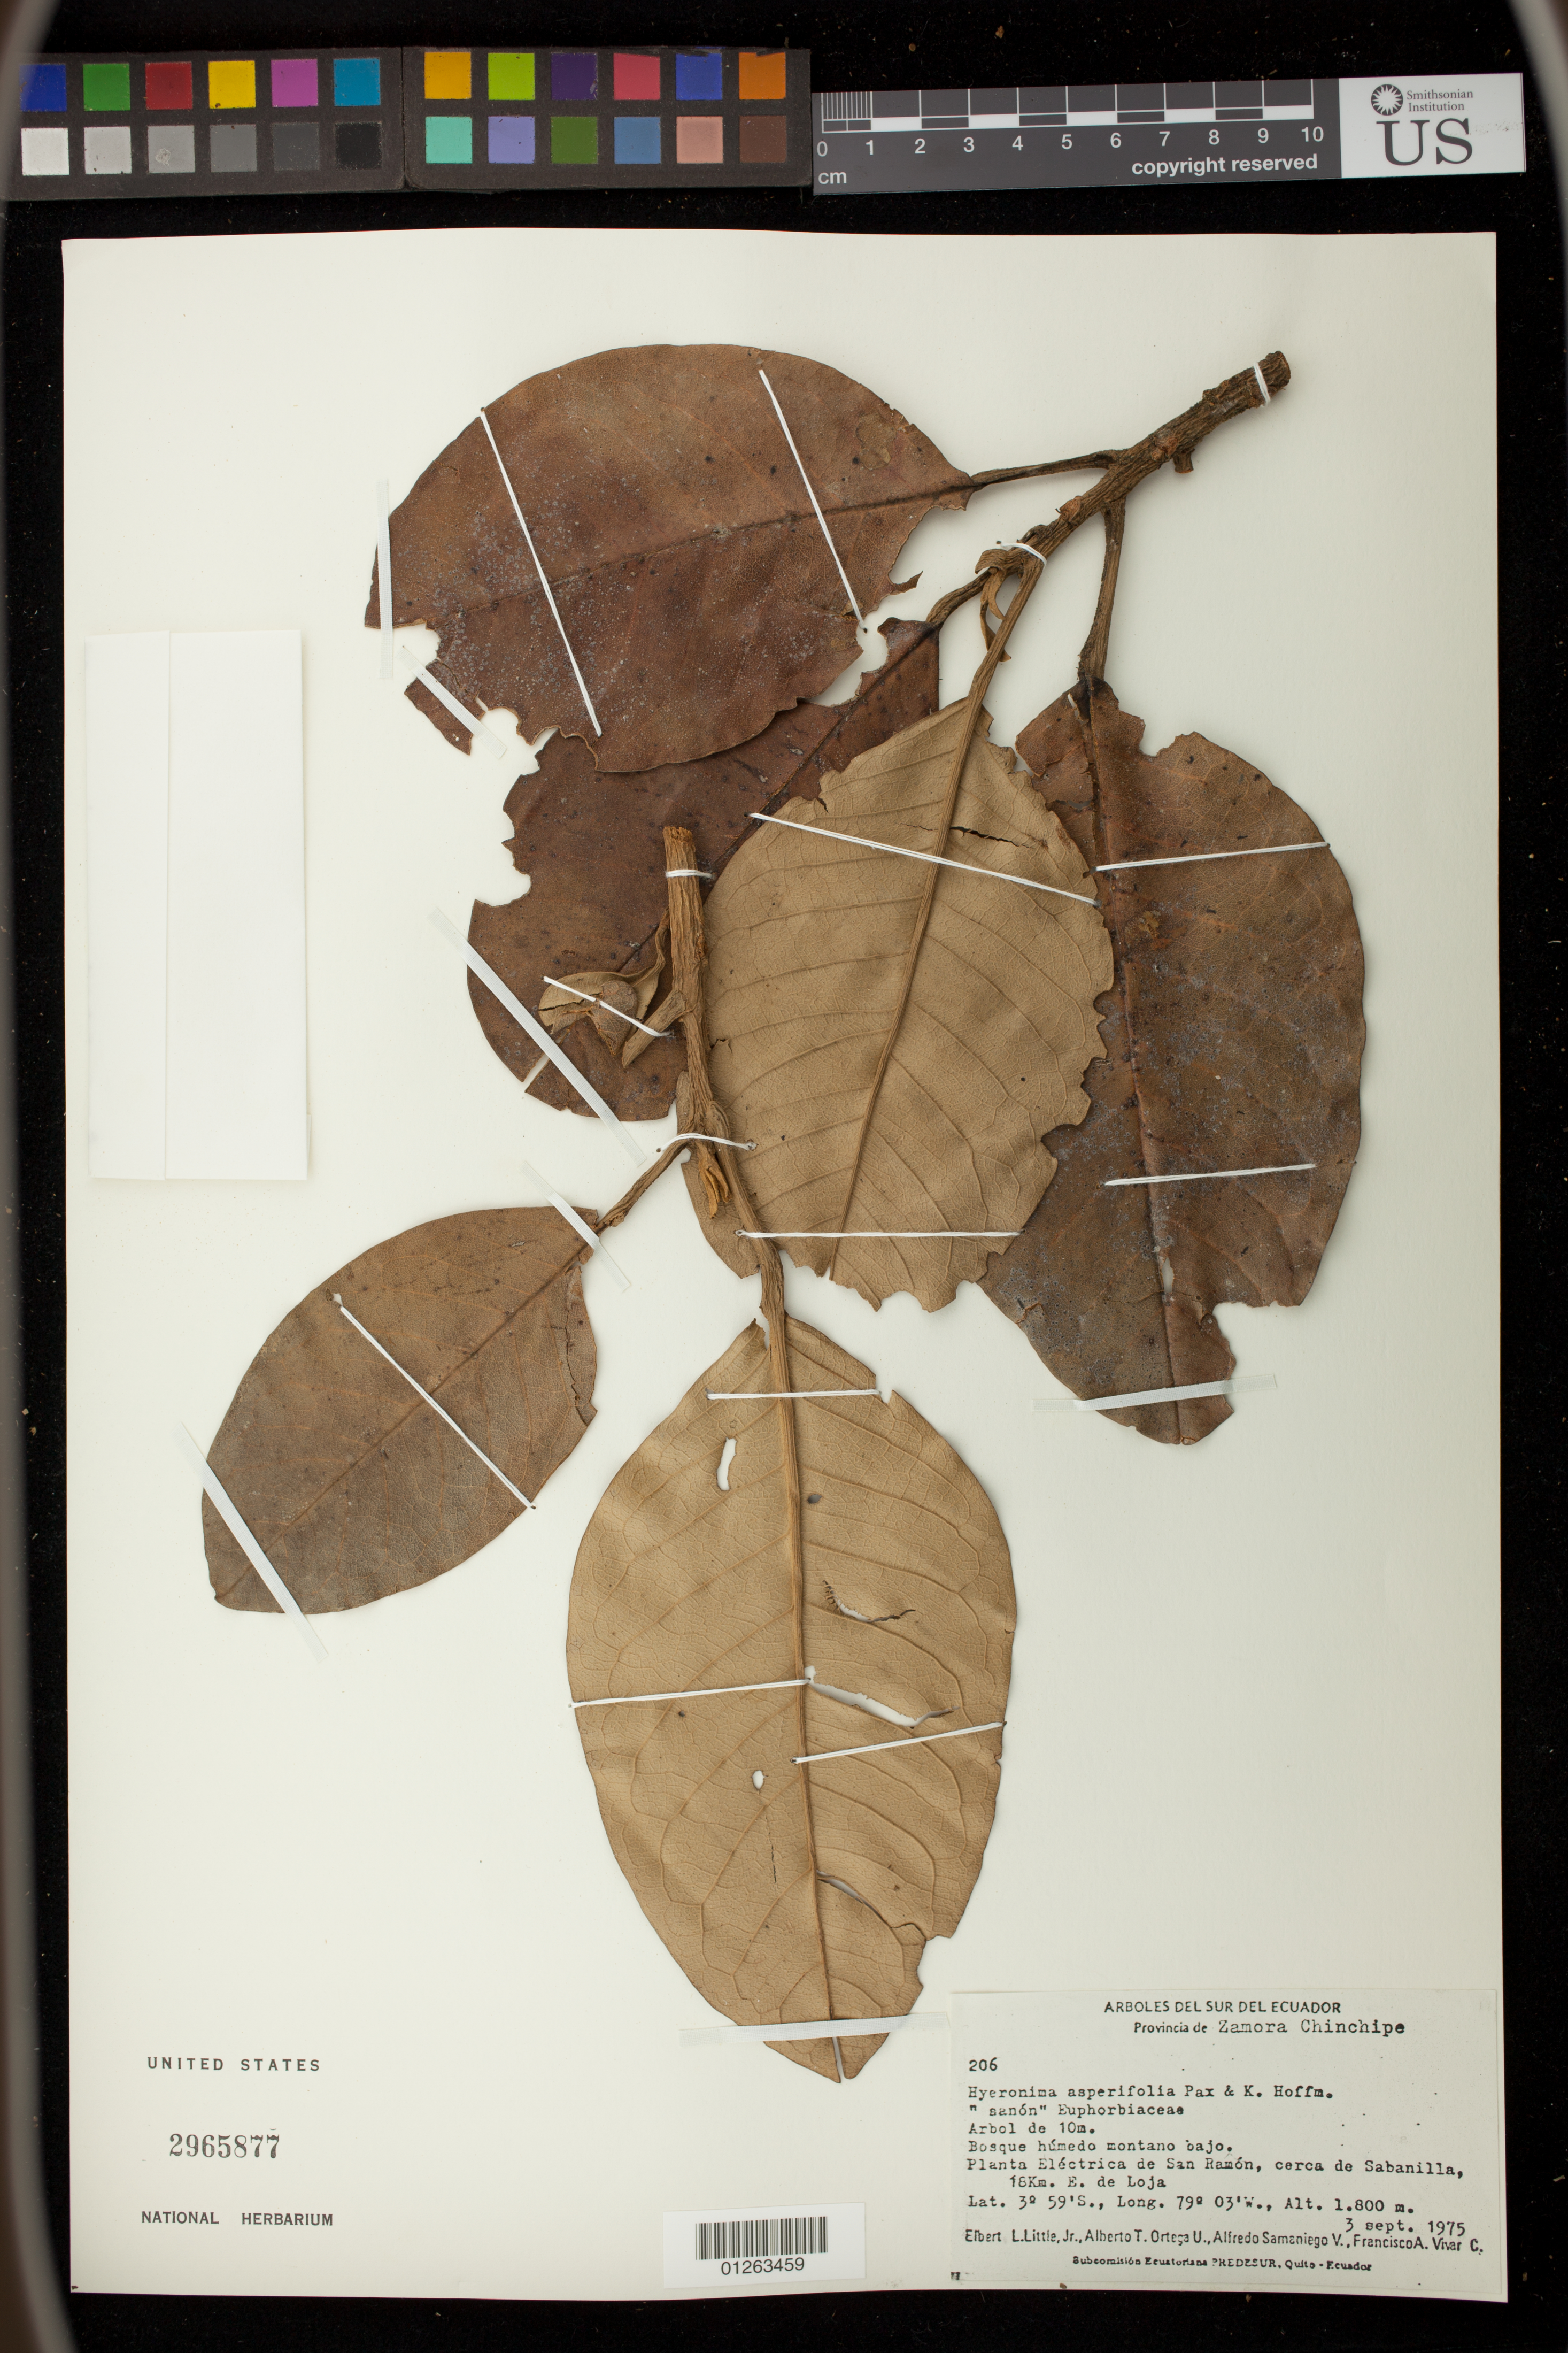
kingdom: Plantae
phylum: Tracheophyta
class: Magnoliopsida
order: Malpighiales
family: Phyllanthaceae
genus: Hieronyma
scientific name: Hieronyma asperifolia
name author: Pax & K. Hoffm.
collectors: E. L. Little, A. T. Ortega U., A. V. Samaniego & F. A. Vivar C.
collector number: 206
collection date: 1975-09-03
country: Ecuador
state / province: Zamora-Chinchipe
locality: Planta Electrica de San Ramon, cerca de Sabanilla, 16km. E. de Loja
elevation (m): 1800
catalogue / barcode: US 2965877